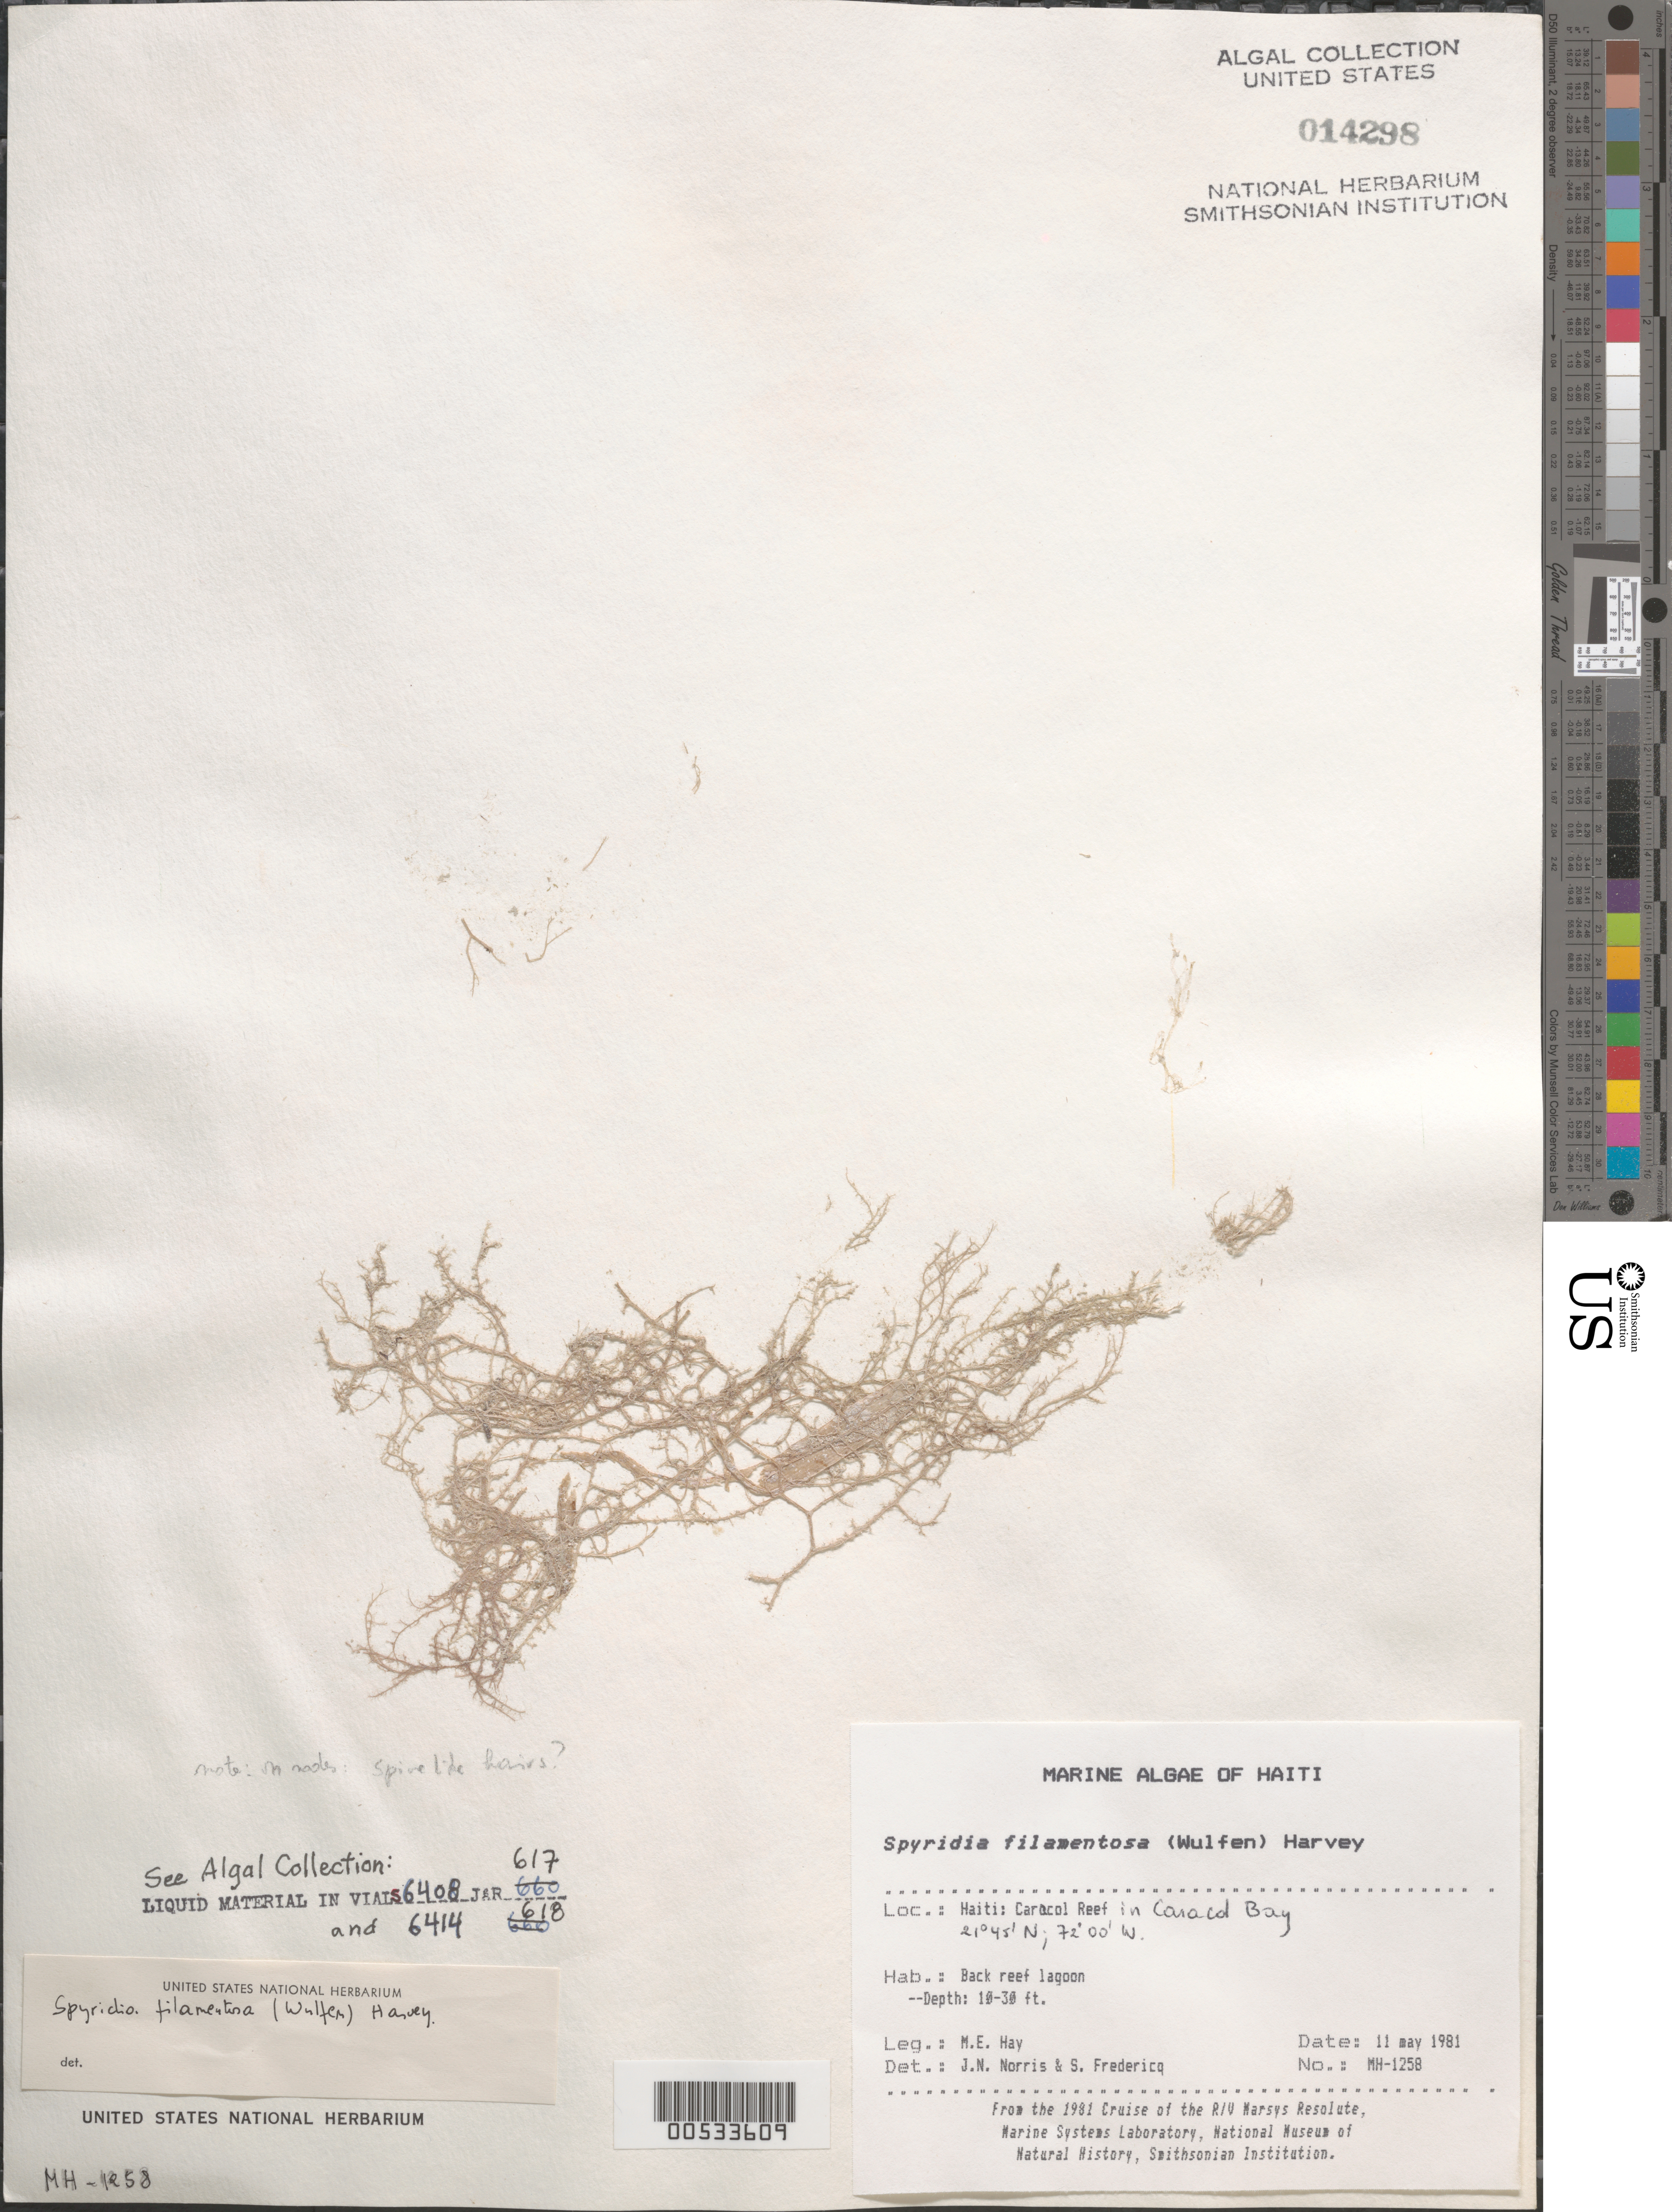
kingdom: Plantae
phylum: Rhodophyta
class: Florideophyceae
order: Ceramiales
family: Spyridiaceae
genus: Spyridia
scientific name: Spyridia filamentosa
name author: (Wulfen) Harv.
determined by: Norris, J. N.; Fredericq, S.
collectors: M. E. Hay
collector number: MEH-1258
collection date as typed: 11 May 1981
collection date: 1981-05-11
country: Haiti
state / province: Nord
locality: Caracol Reef, Caracol Bay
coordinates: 21 45'N, 72 00'W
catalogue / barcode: US 14298